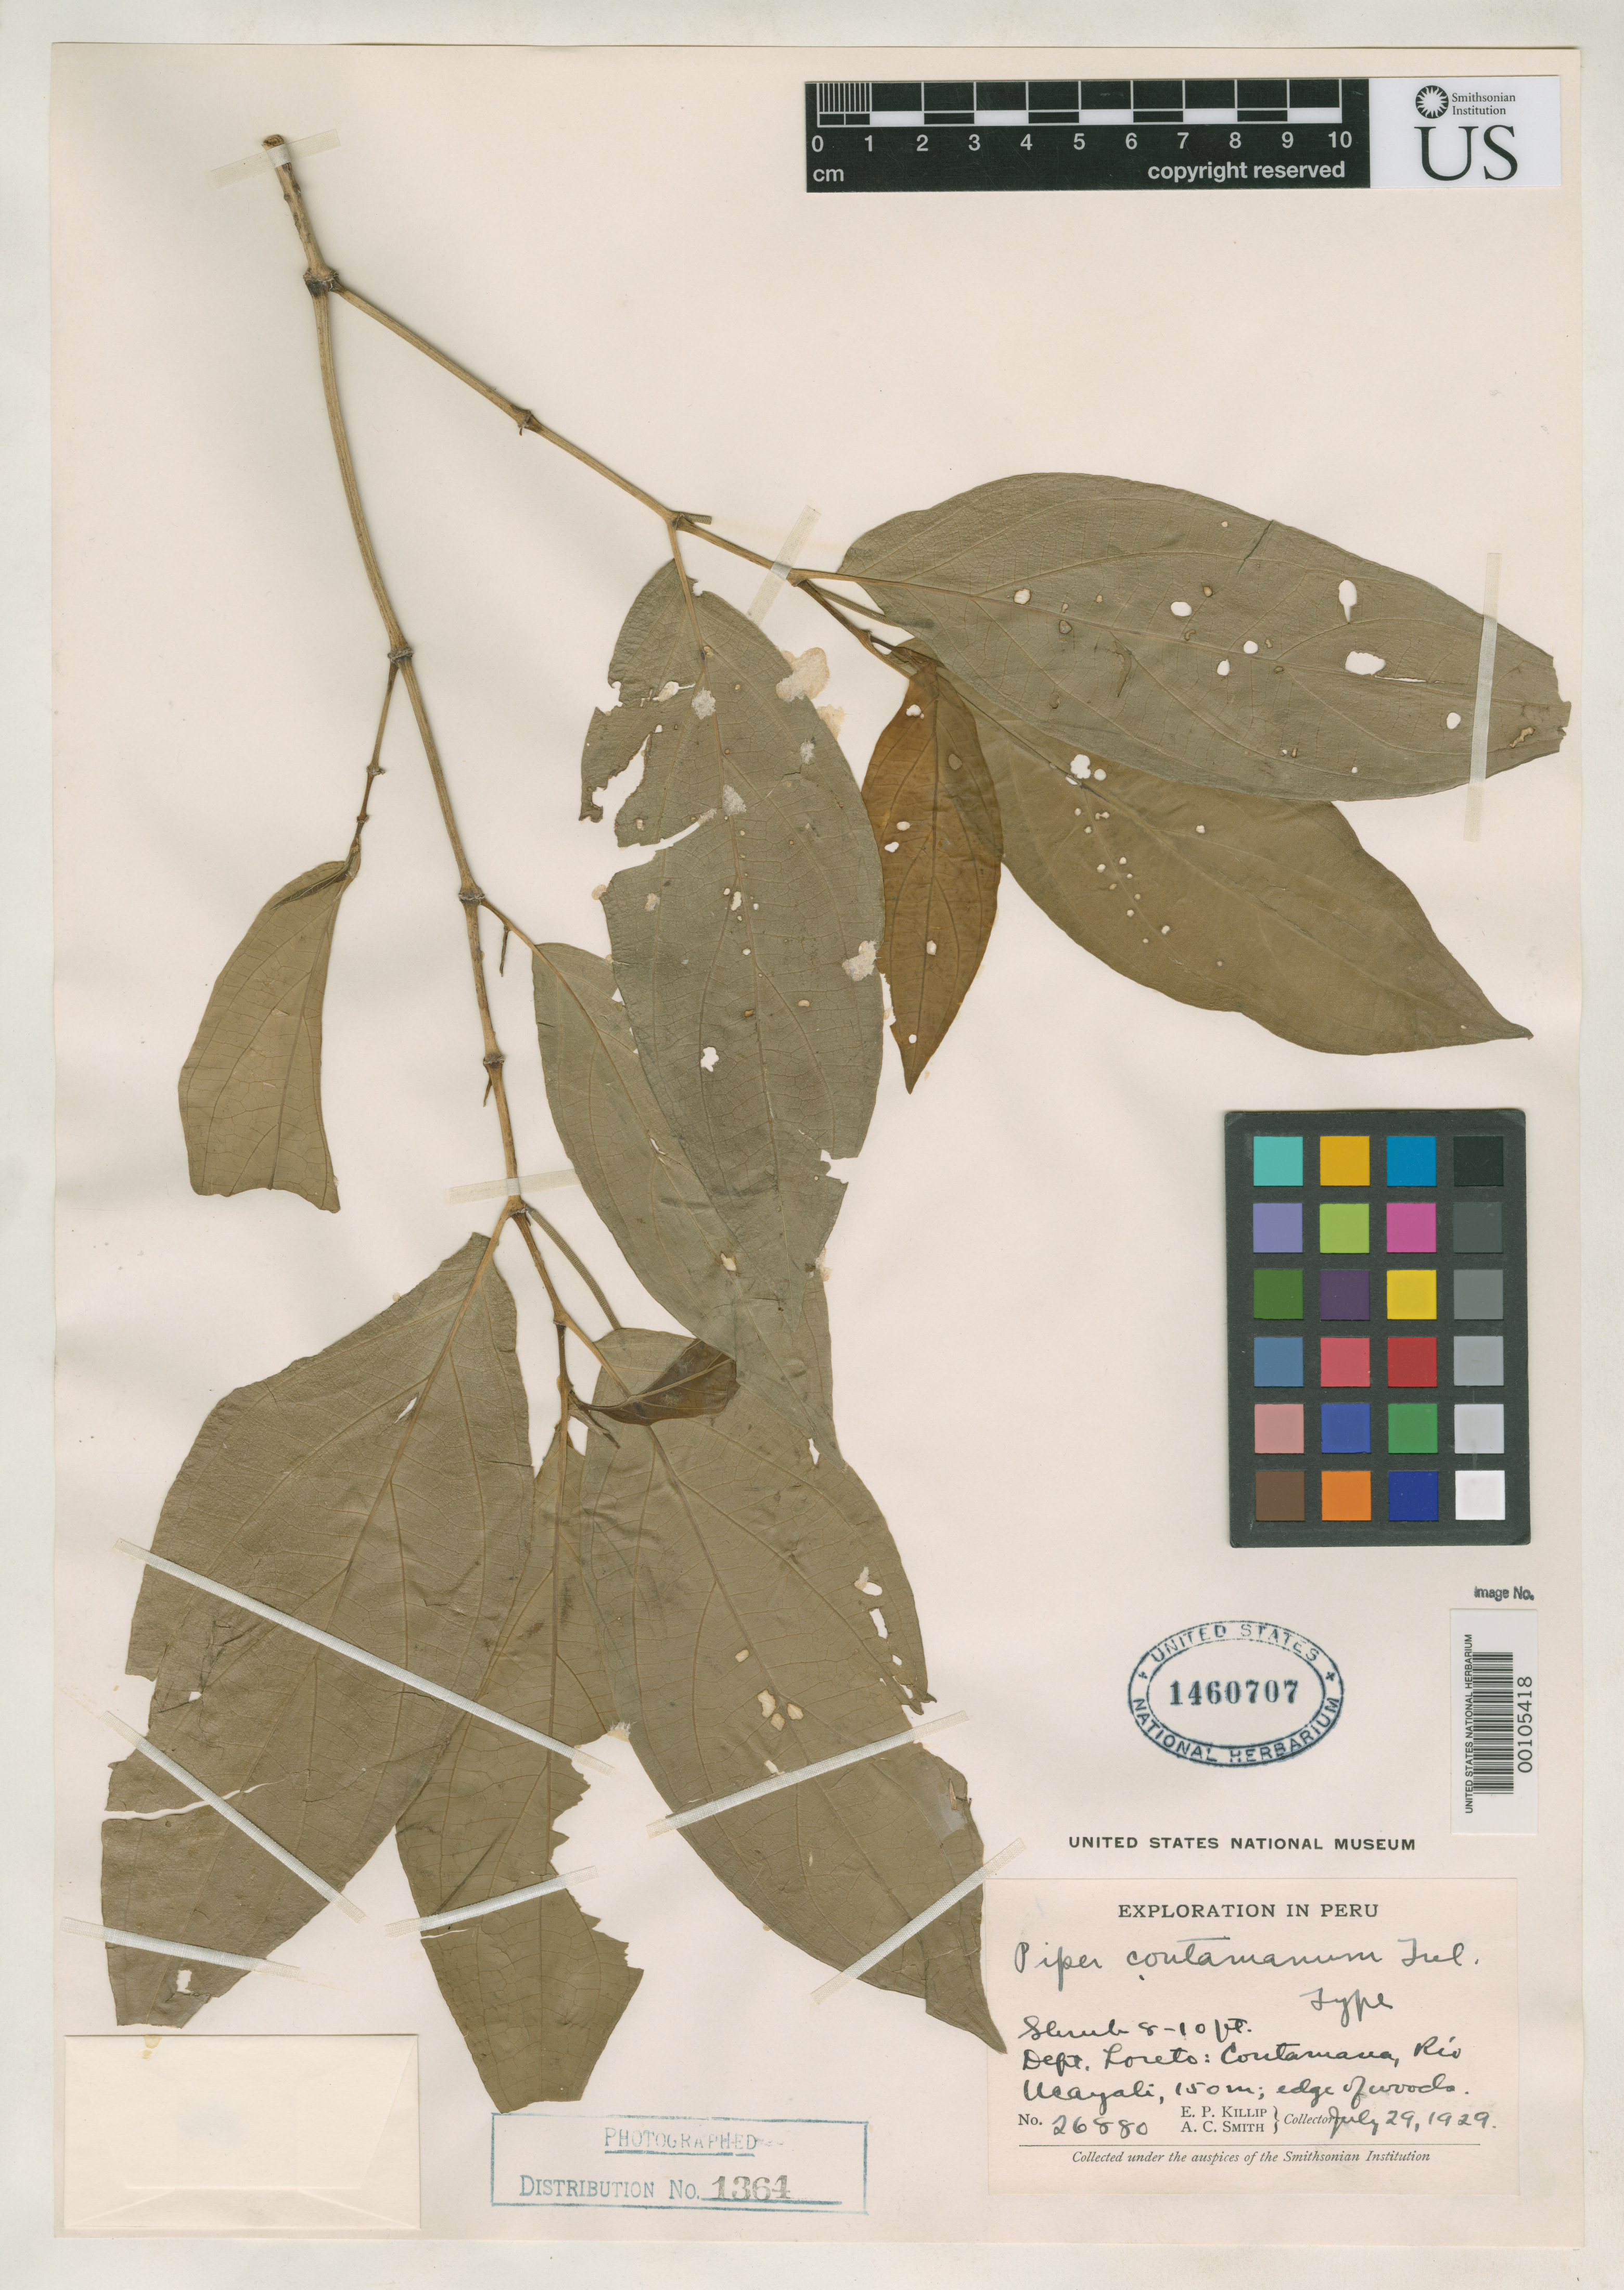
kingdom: Plantae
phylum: Tracheophyta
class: Magnoliopsida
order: Piperales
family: Piperaceae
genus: Piper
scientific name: Piper contamanum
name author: Trel.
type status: Holotype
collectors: E. P. Killip & A. C. Smith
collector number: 26880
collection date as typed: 29 Jul 1929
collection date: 1929-07-29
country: Peru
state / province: Loreto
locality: Contamana, Rio Ucayali.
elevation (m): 150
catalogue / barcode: US 1460707